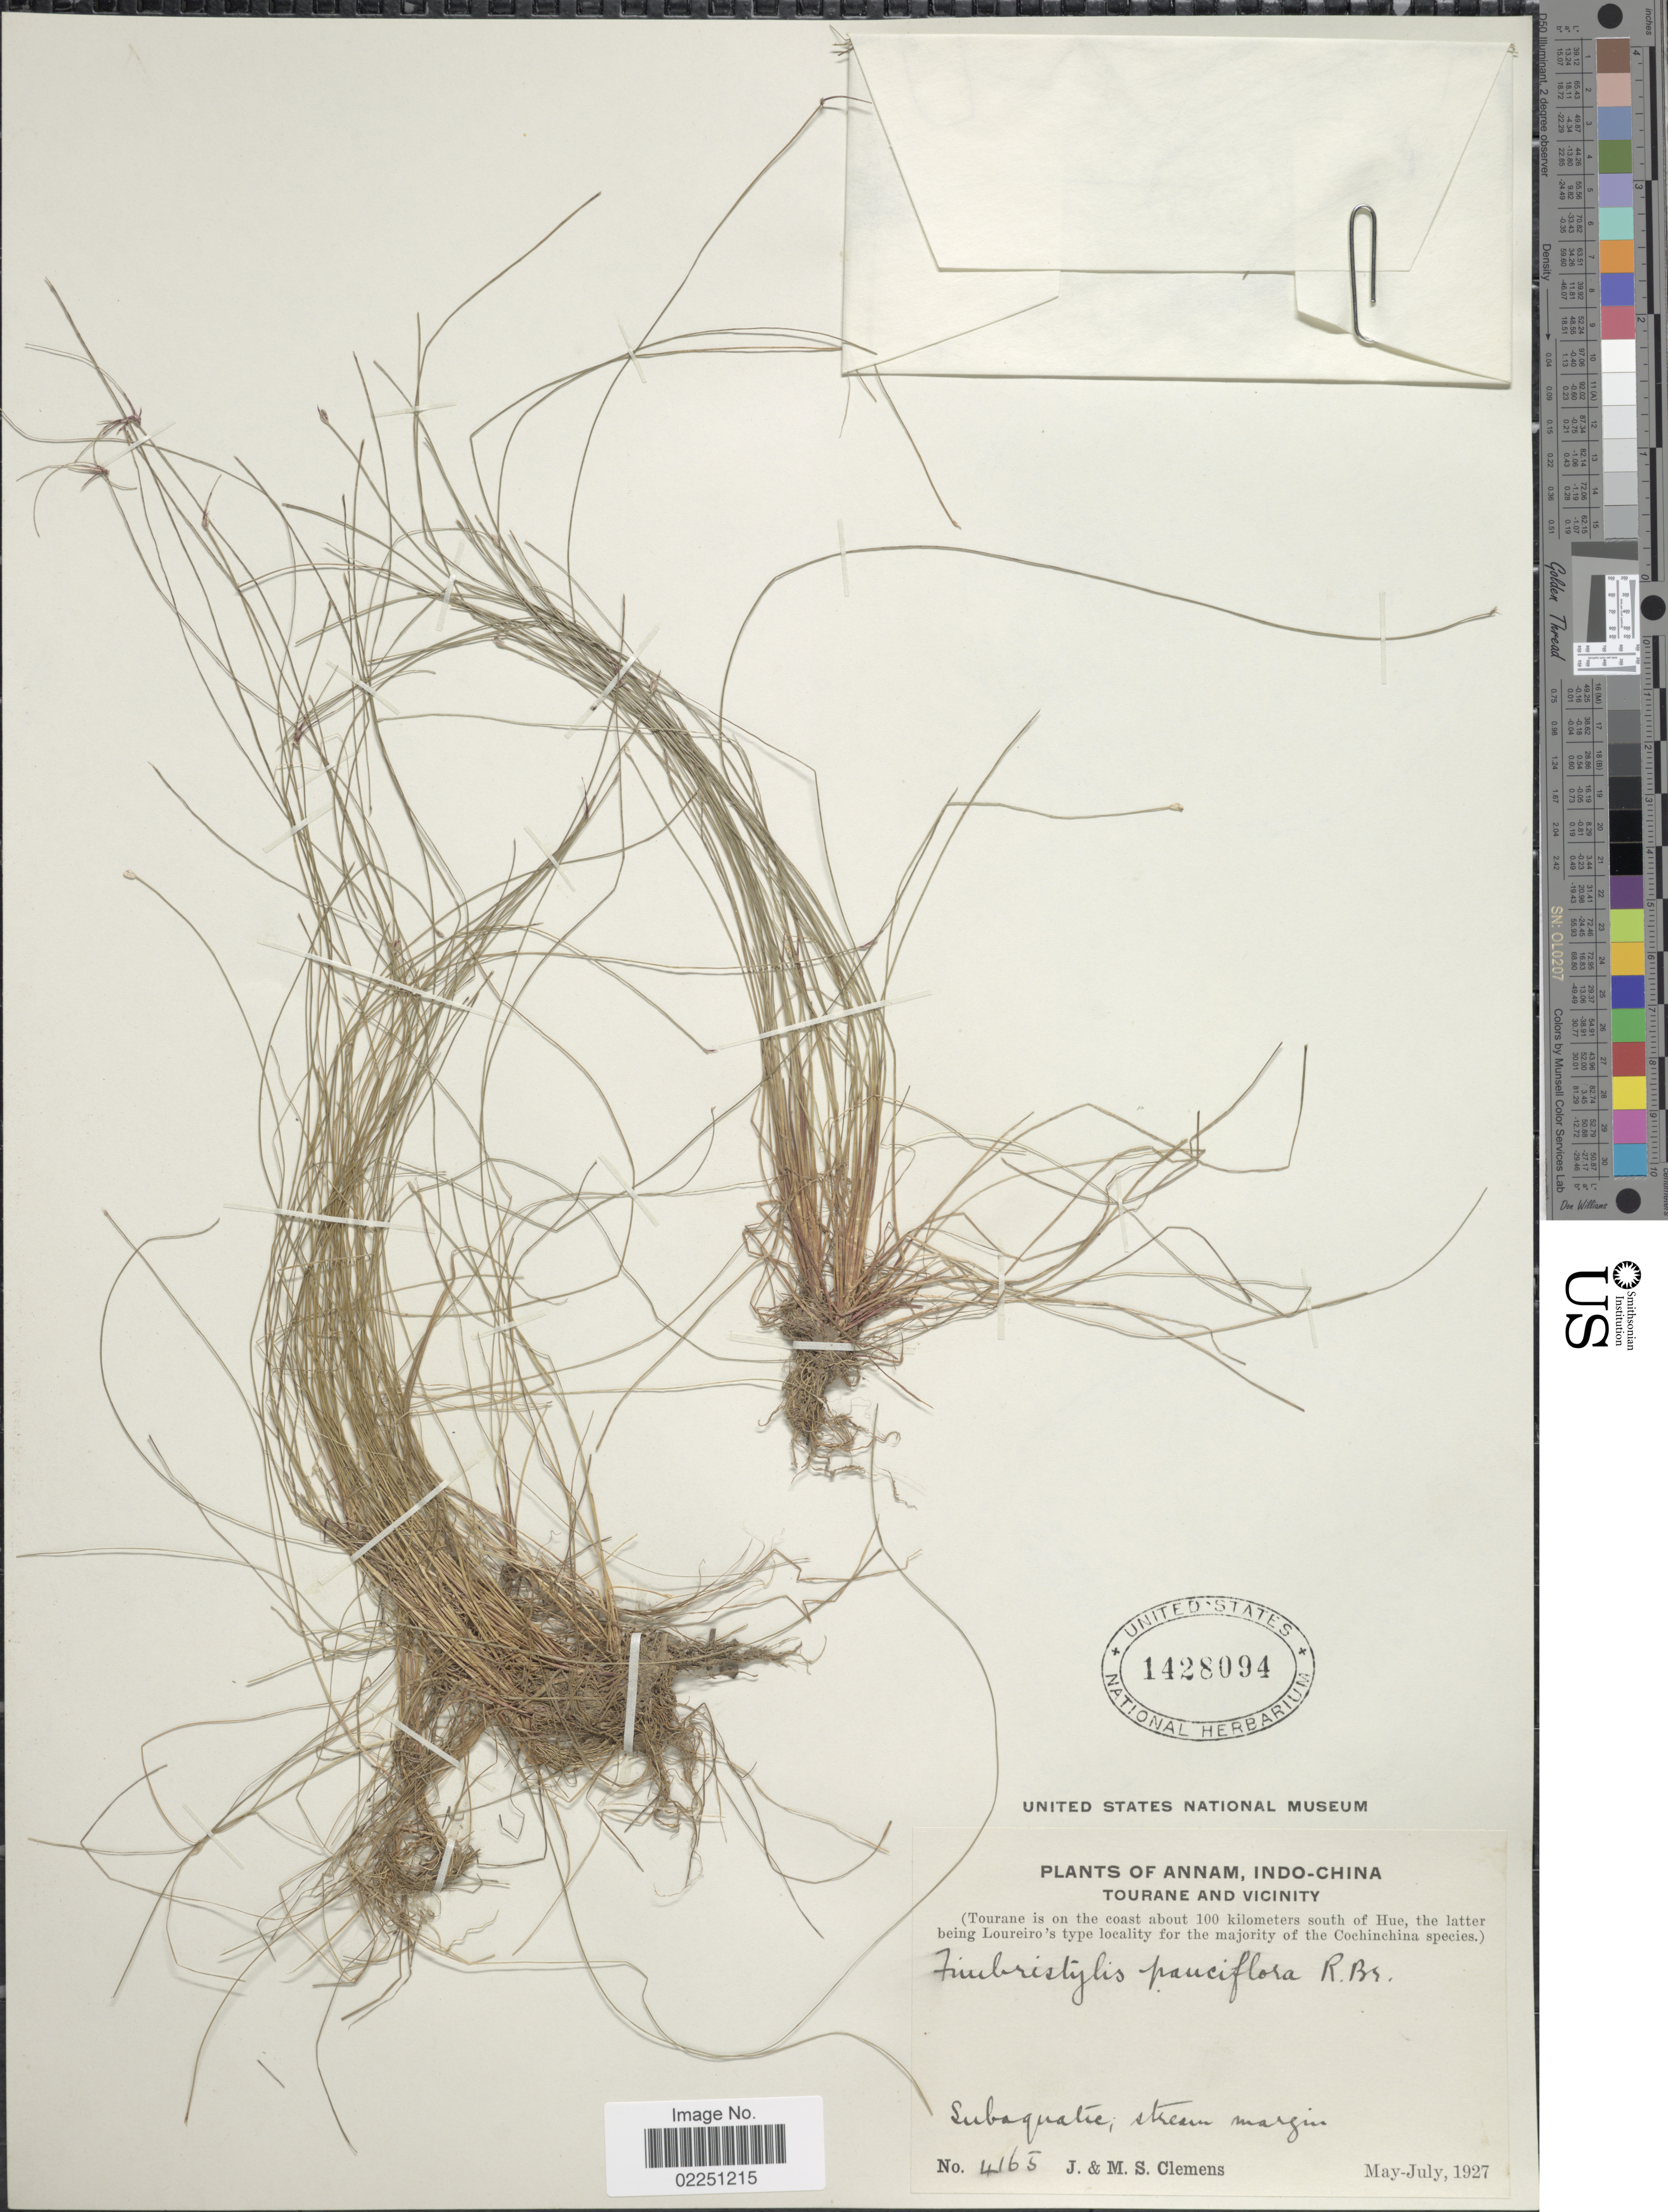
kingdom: Plantae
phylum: Tracheophyta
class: Liliopsida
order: Poales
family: Cyperaceae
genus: Fimbristylis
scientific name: Fimbristylis pauciflora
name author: R. Br.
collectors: J. Clemens & M. S. Clemens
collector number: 4165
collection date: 1927-05/1927-07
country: Vietnam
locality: Annam, Indo-China. Tourane and vicinity(Tourane is on the coast about 100 kilometers south of Hue, the latter being Loureiro's type locality. Subaquatic, stream margin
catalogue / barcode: US 1428094